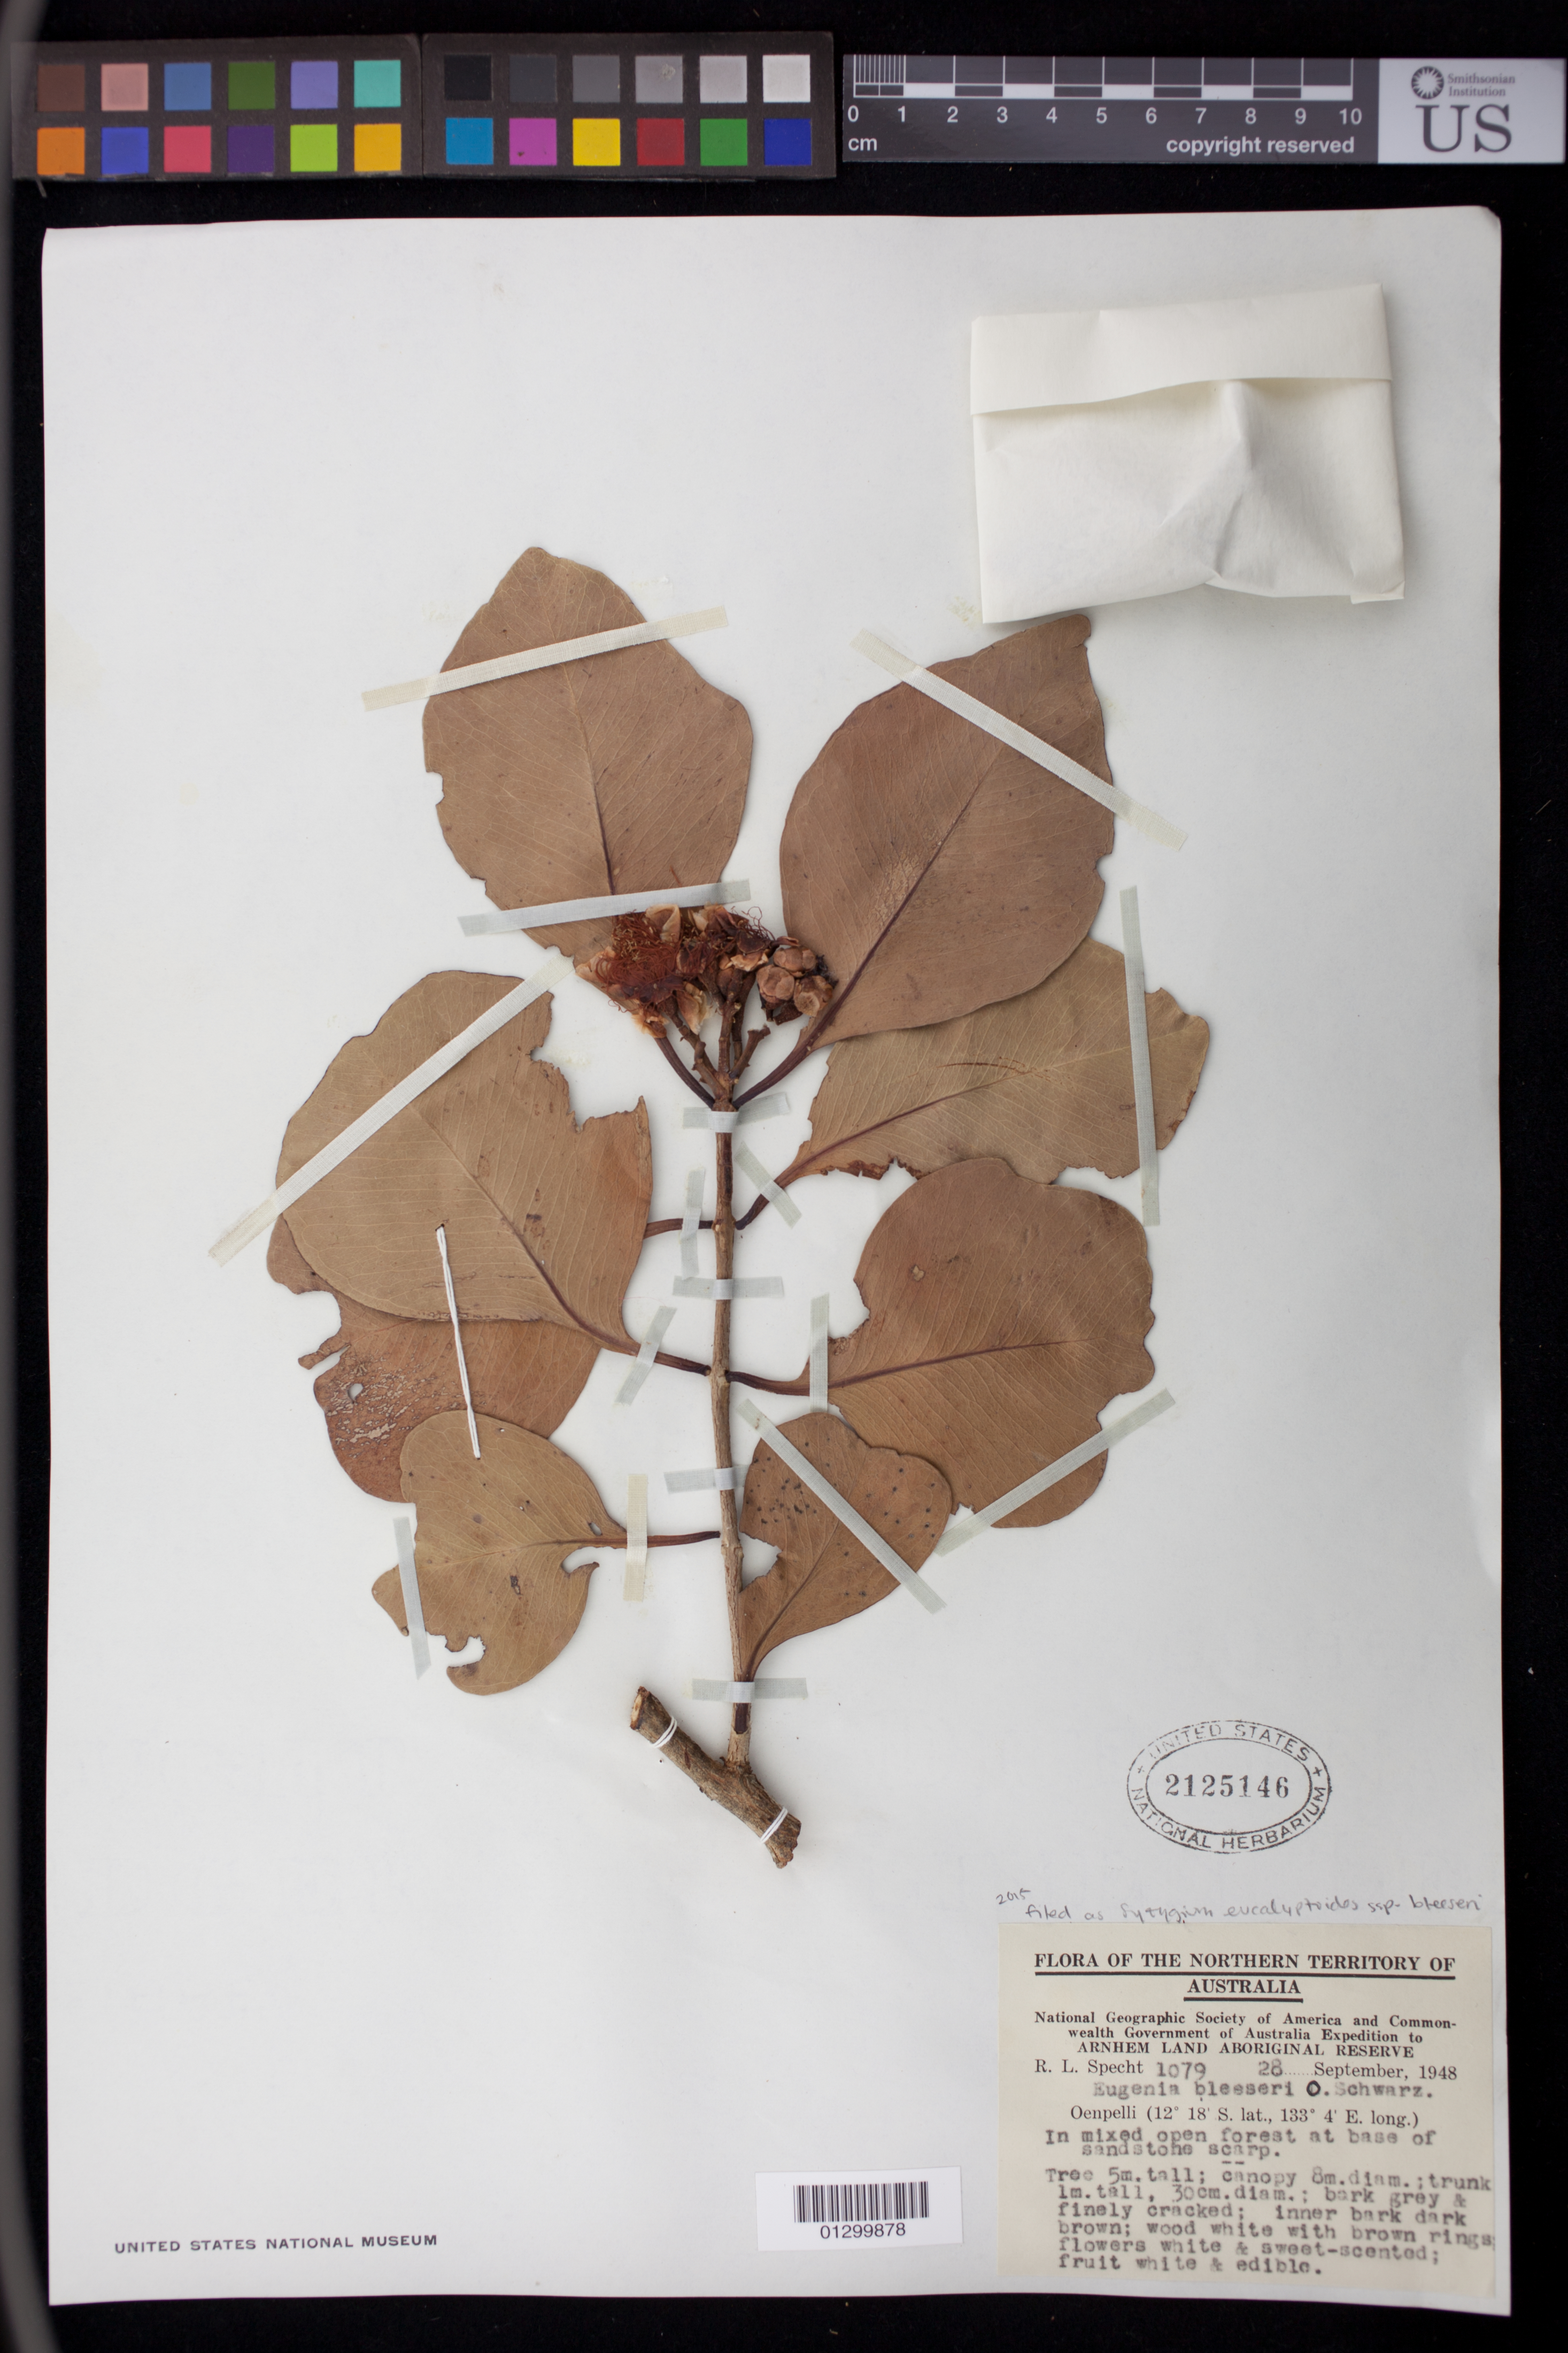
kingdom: Plantae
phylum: Tracheophyta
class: Magnoliopsida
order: Myrtales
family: Myrtaceae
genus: Syzygium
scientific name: Syzygium bleeseri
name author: (O. Schwarz) Byng & Christenh.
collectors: R. L. Specht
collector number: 1079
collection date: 1948-09-28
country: Australia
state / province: Northern Territory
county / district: West Arnhem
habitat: In mixed open forest at base of sandstone scarp.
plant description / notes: Tree 5 m. tall; canopy 8 m. diam.; trunk 1 m. tall, 30 cm. diam.; bark gray and finely cracked; inner bark dark brown; wood white with brown rings; flowers white and sweet-scented; fruit white and edible.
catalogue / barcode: US 2125146